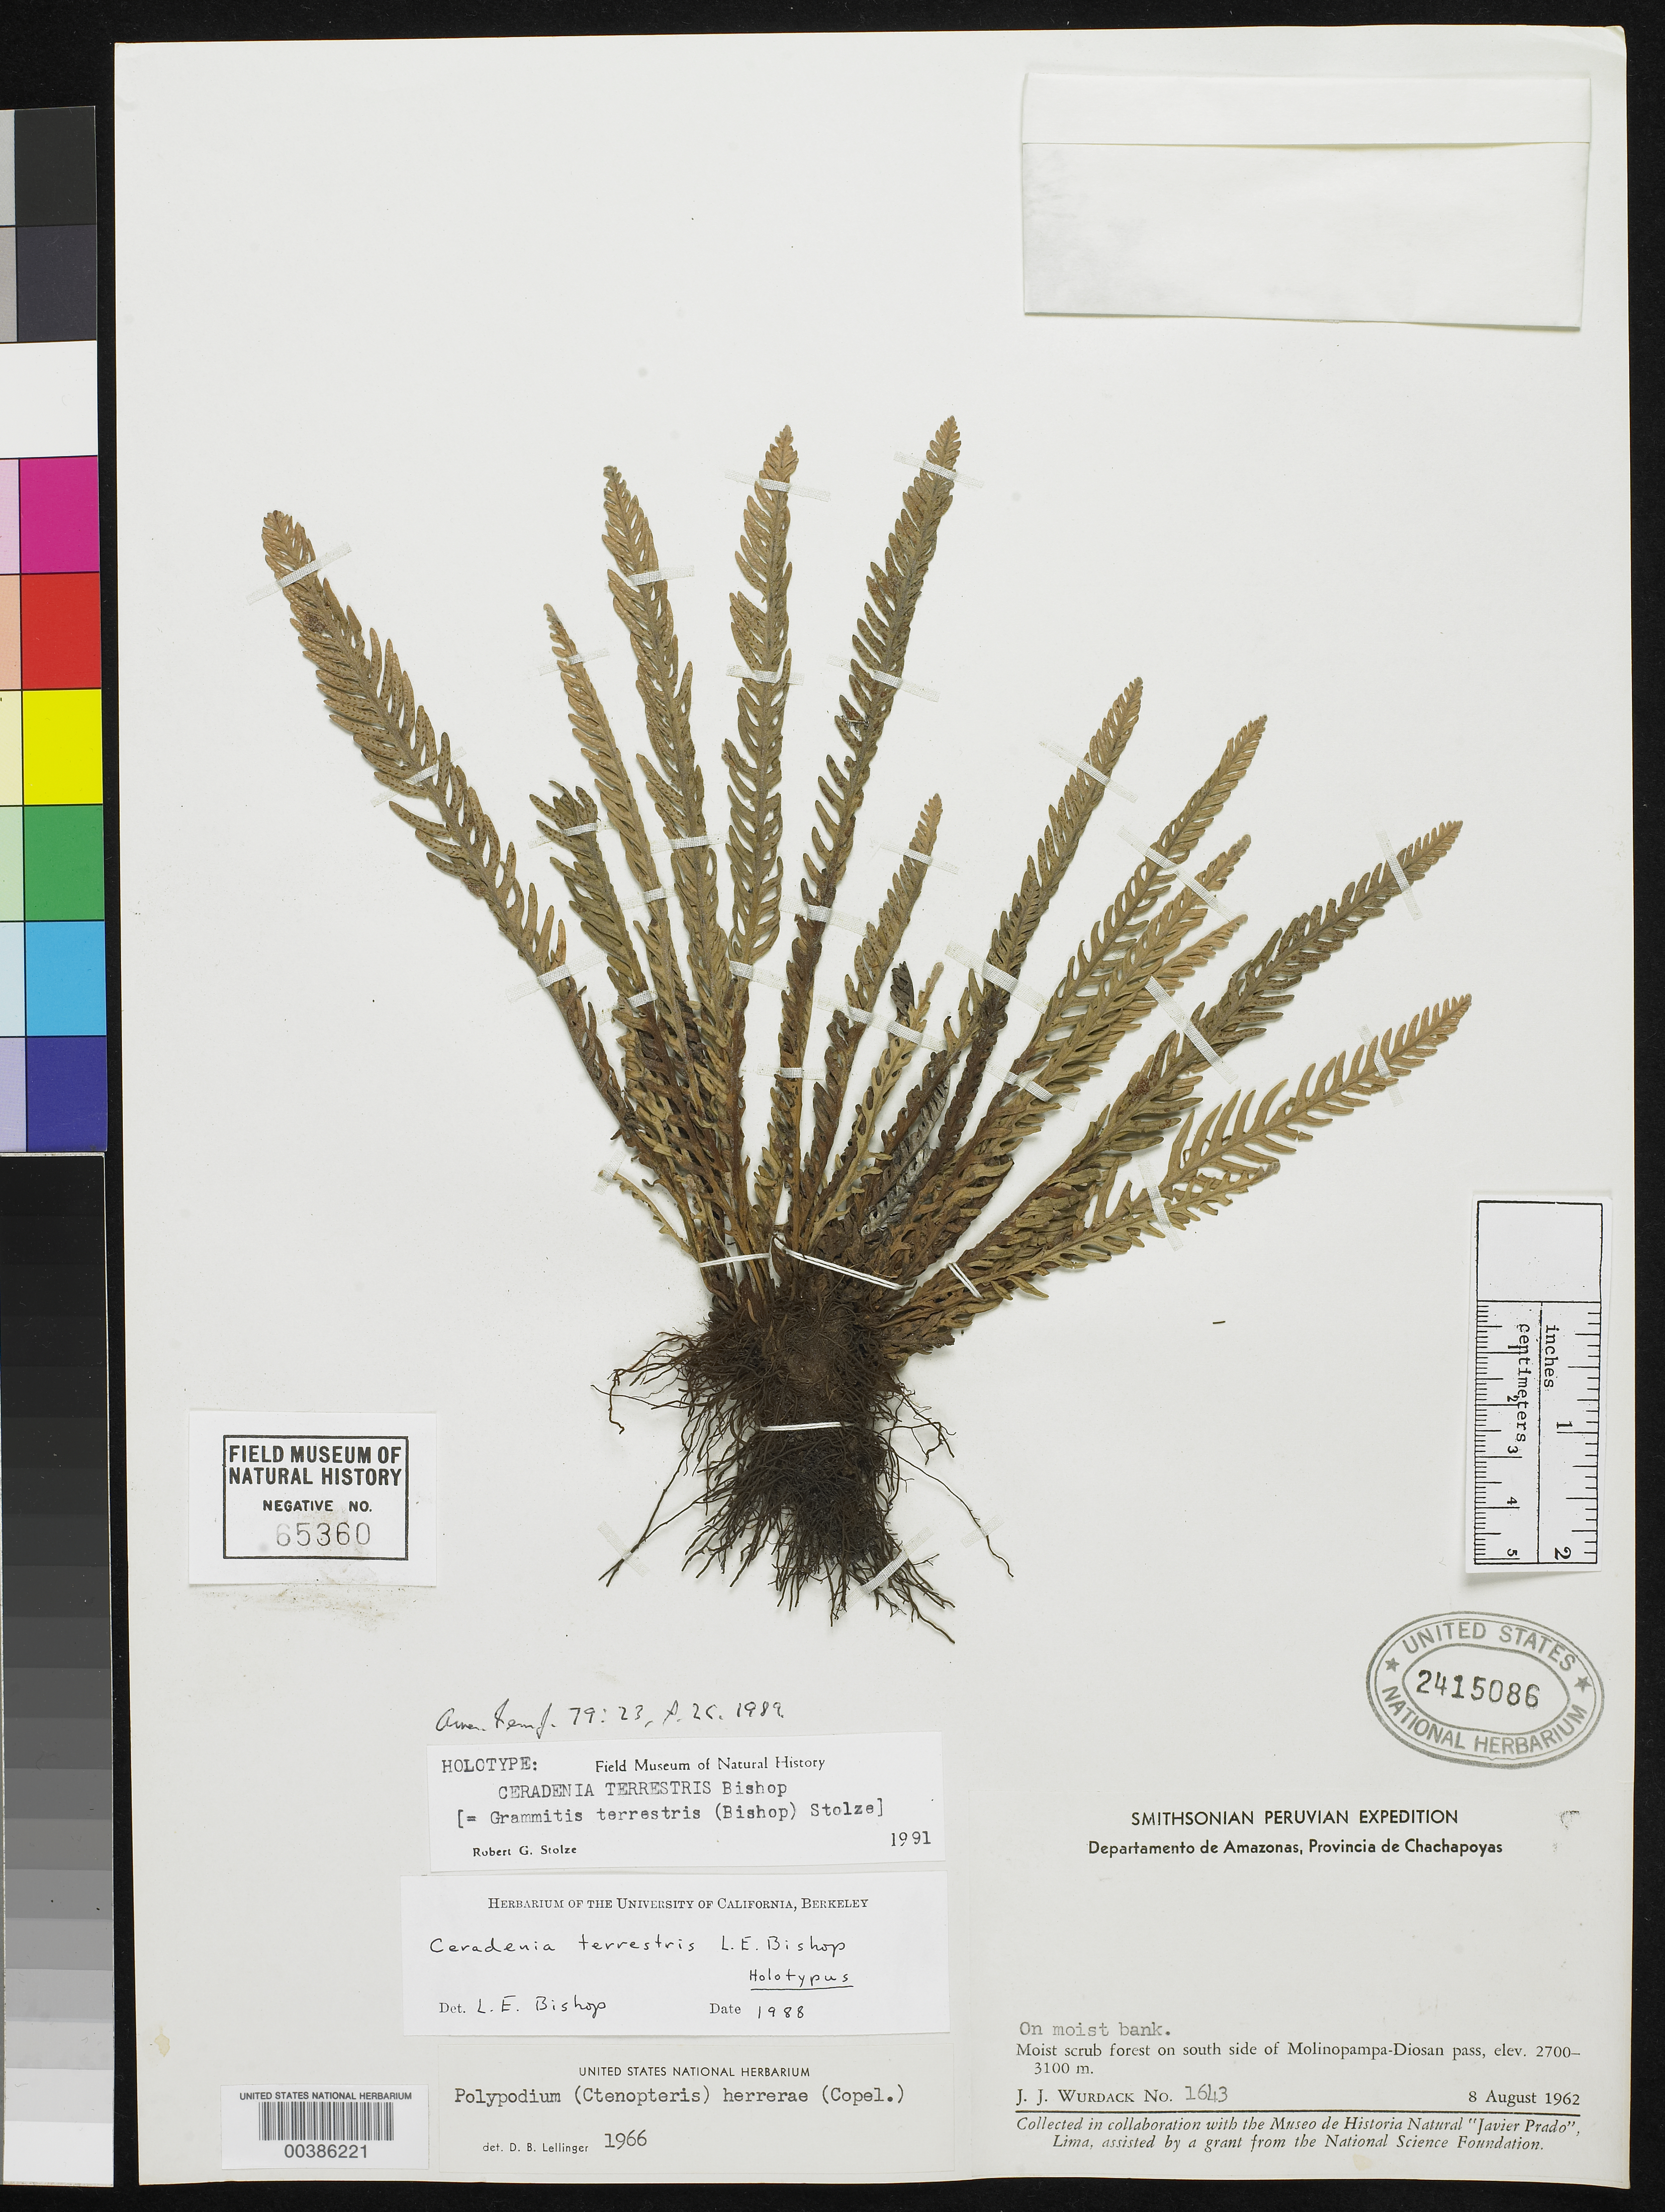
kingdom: Plantae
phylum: Tracheophyta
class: Polypodiopsida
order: Polypodiales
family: Polypodiaceae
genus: Ceradenia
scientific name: Ceradenia terrestris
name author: L.E. Bishop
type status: Holotype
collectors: J. J. Wurdack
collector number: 1643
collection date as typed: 08 Aug 1962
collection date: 1962-08-08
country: Peru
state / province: Amazonas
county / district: Chachapoyas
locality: S side of Molinopampa-Diosan Pass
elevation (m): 2700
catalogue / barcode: US 2415086